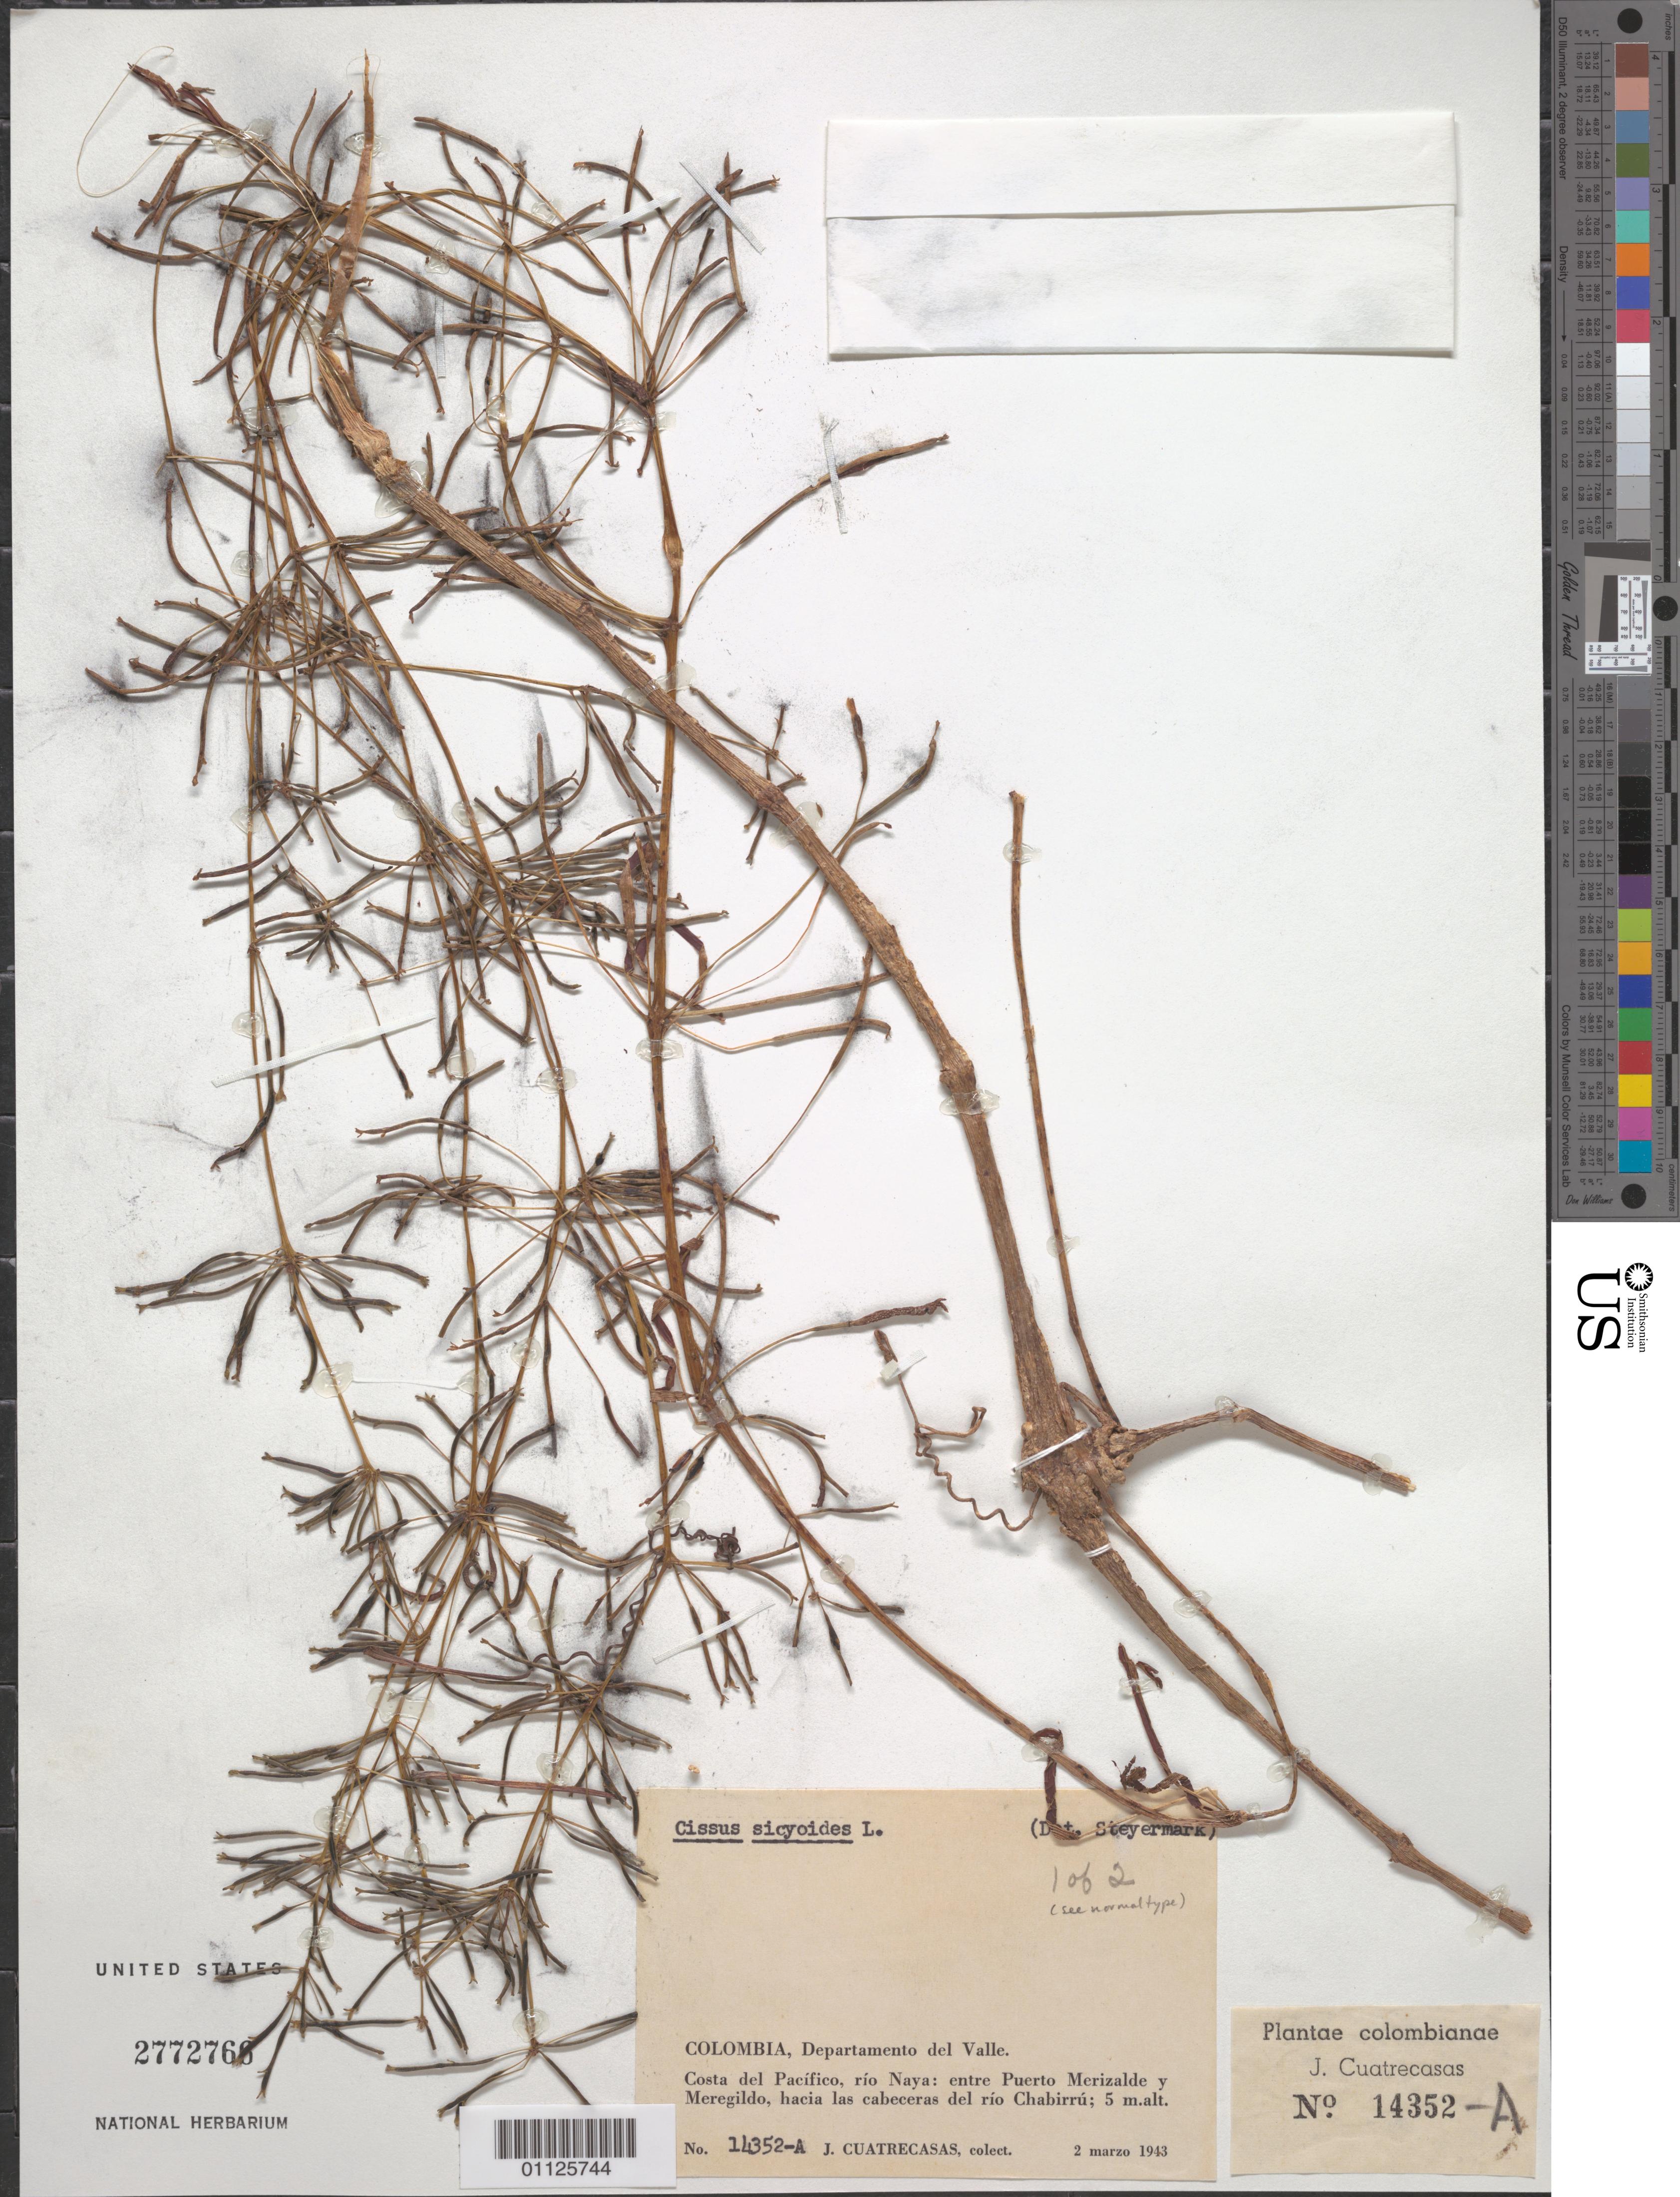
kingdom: Plantae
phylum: Tracheophyta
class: Magnoliopsida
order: Vitales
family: Vitaceae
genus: Cissus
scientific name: Cissus verticillata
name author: (L.) Nicolson & C.E. Jarvis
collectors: J. Cuatrecasas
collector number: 14352 - A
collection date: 1943-03-02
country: Colombia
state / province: Valle del Cauca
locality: Coata del Pacifico, rio Naya: entre Puerto Merizalde y Meregildo, hacia las cabeceras del rio Chabirru.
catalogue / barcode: US 2772766